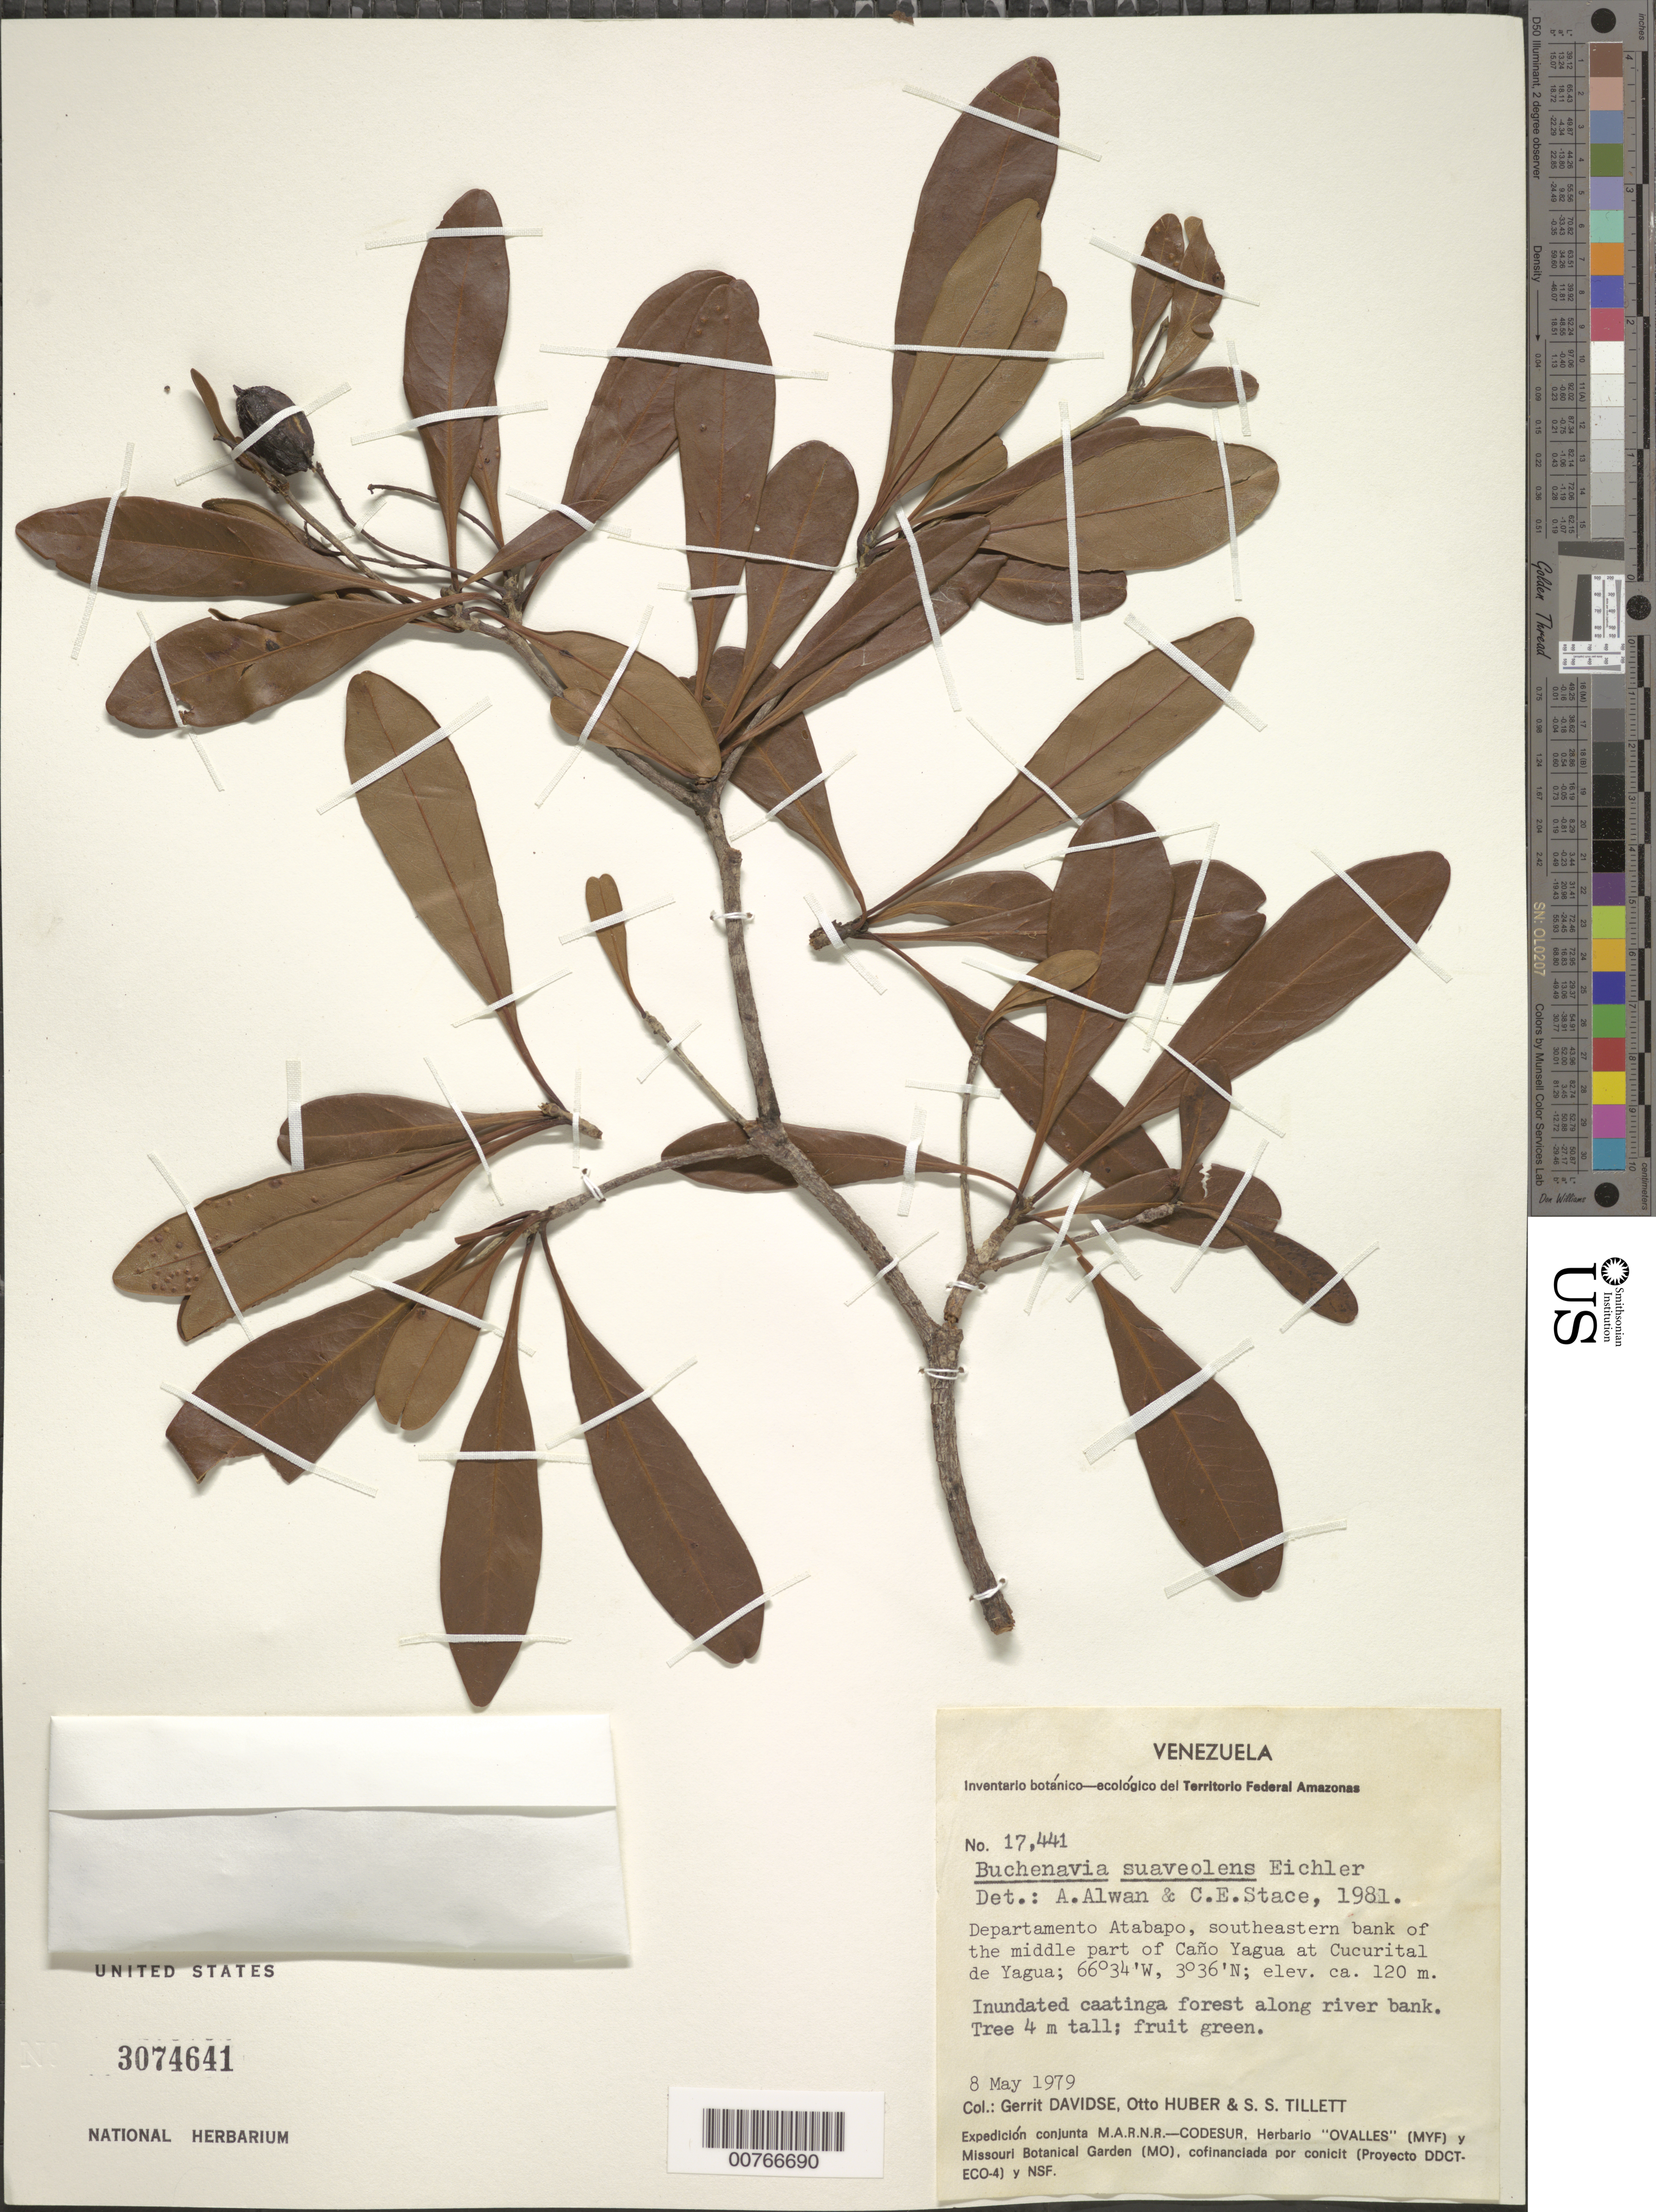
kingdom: Plantae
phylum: Tracheophyta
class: Magnoliopsida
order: Myrtales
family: Combretaceae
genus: Terminalia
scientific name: Terminalia suaveolens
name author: (Eichler) Gere & Boatwr.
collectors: G. Davidse, O. Huber & S. S. Tillett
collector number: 17441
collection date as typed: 8-May-79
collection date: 1979-05-08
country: Venezuela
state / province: Amazonas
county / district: Atabapo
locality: Cucurital de Yagua, SE bank of the middle part of Caño Yagua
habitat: Inundated caatinga forest along river bank.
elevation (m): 120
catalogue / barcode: US 3074641